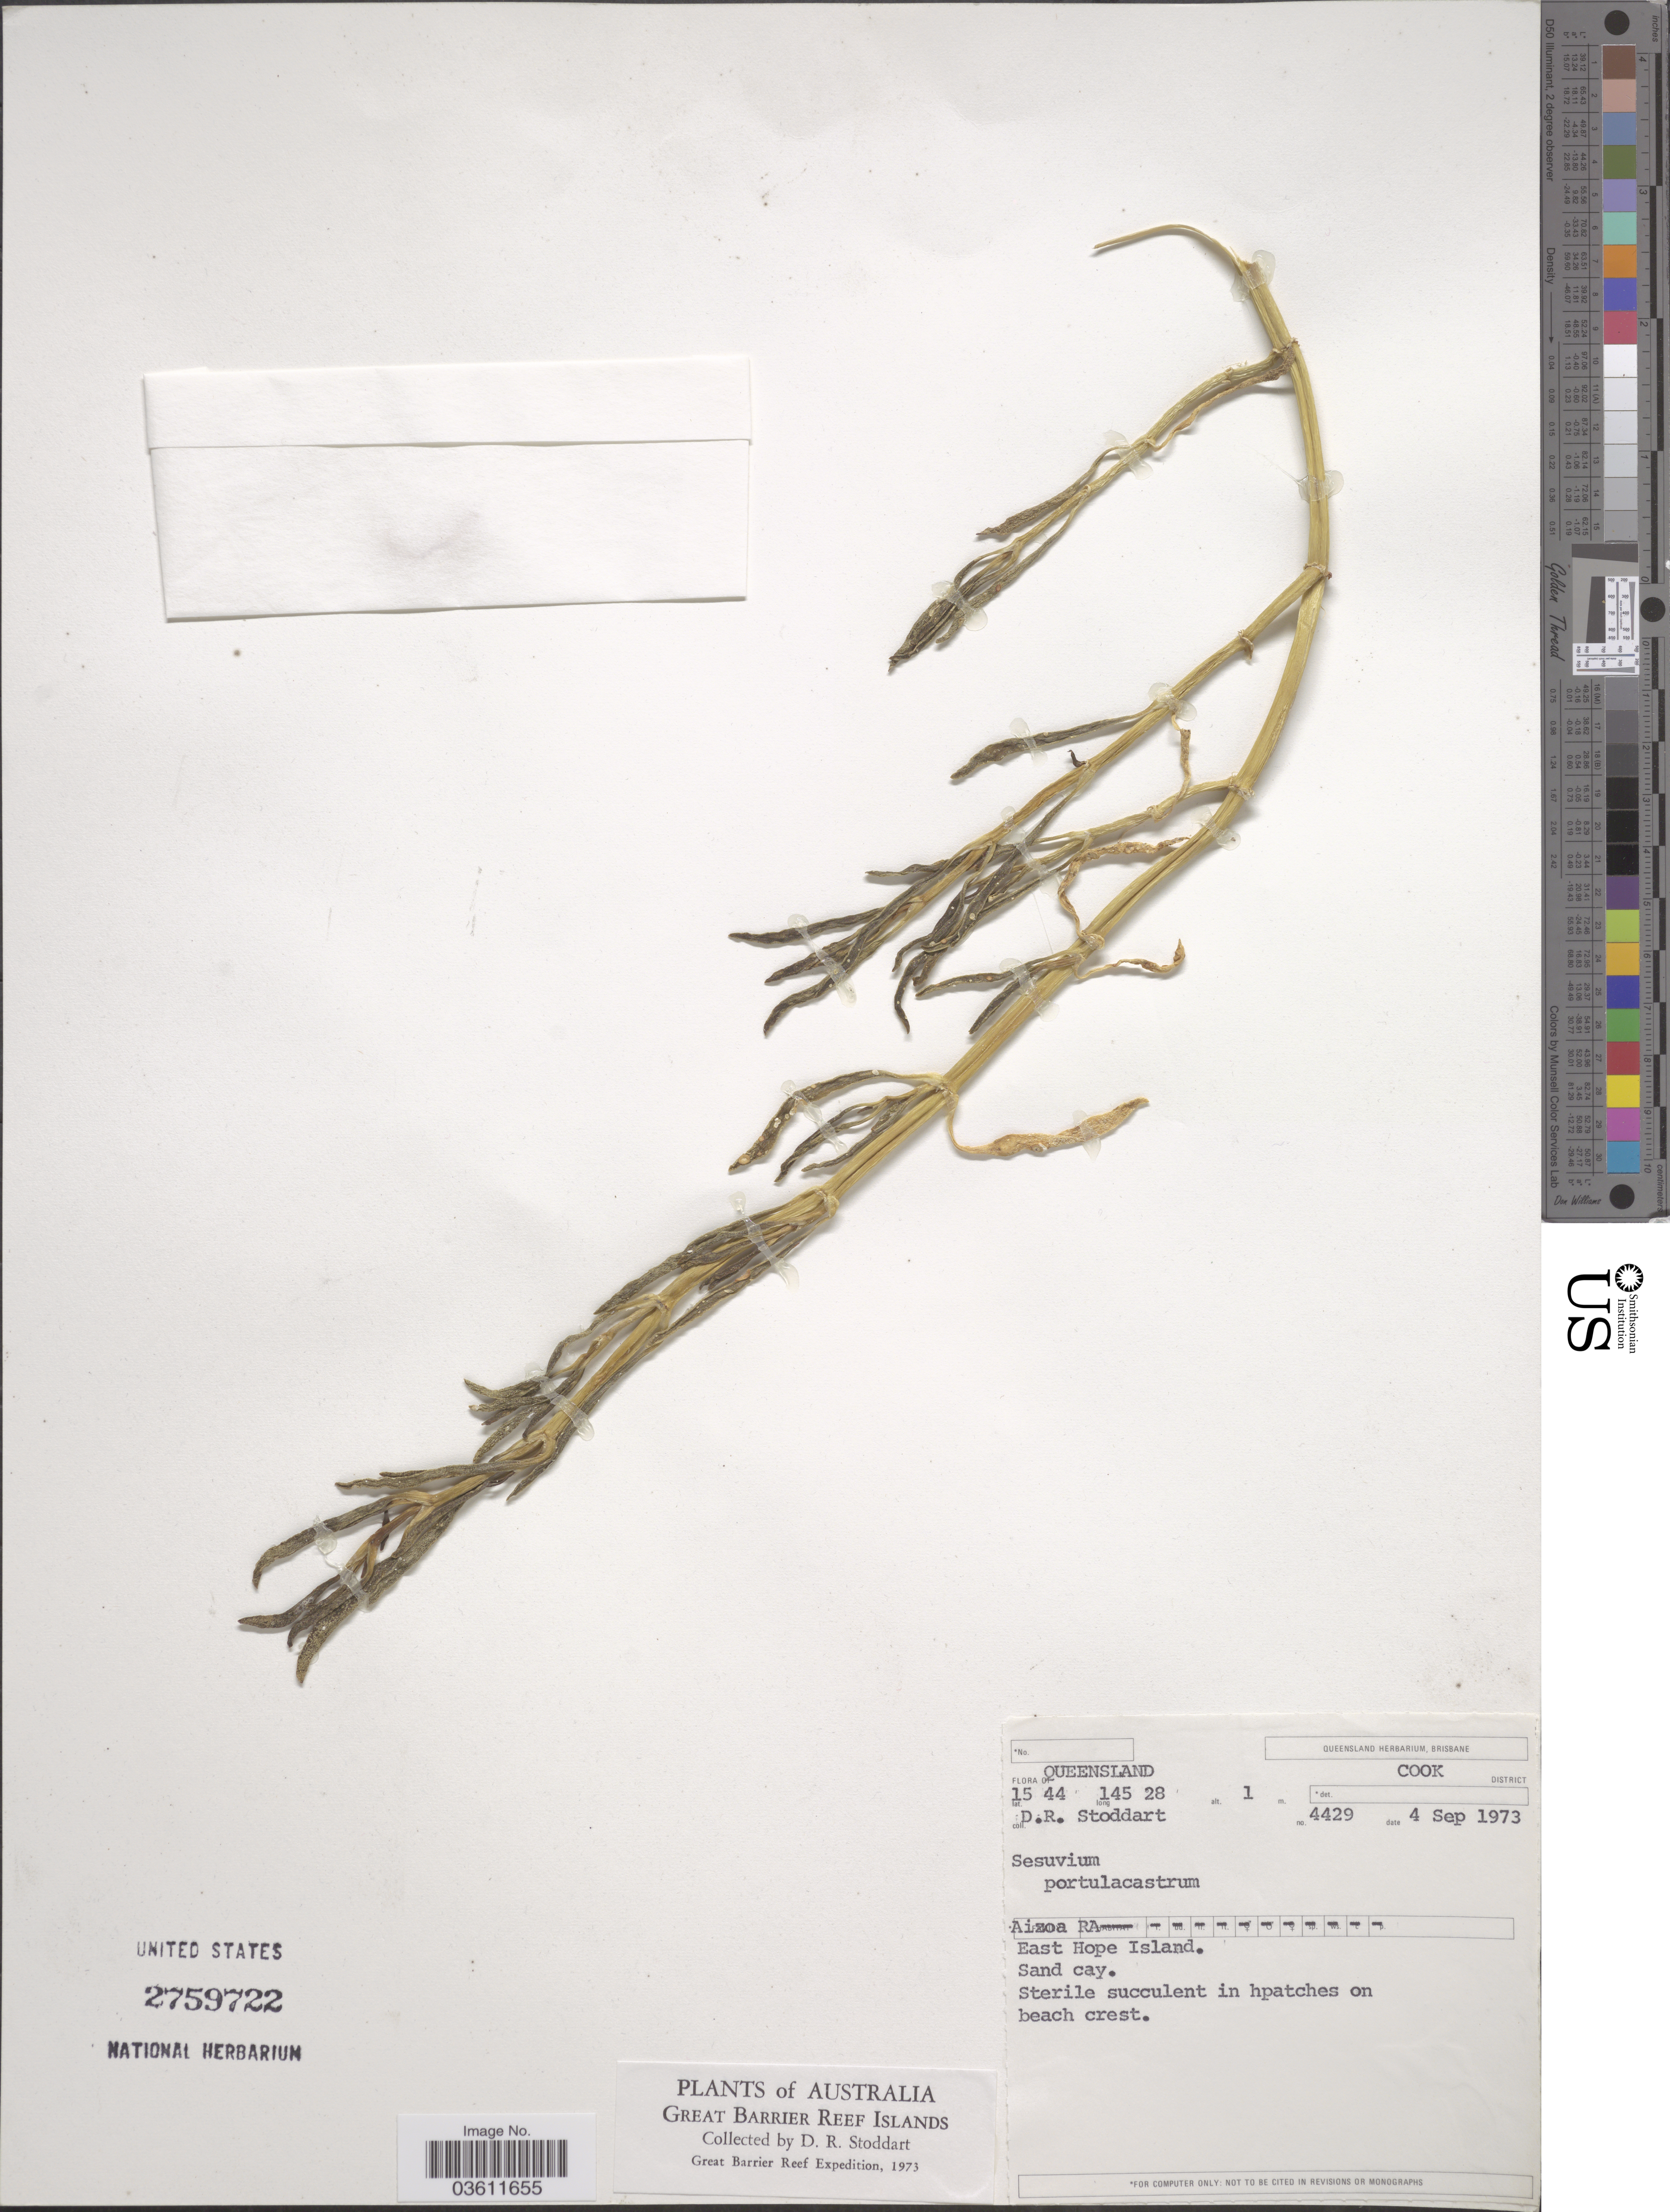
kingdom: Plantae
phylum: Tracheophyta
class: Magnoliopsida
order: Caryophyllales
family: Aizoaceae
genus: Sesuvium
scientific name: Sesuvium portulacastrum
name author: (L.) L.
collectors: D. R. Stoddart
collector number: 4429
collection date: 1973-09-04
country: Australia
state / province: Queensland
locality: Cook District. East Hope Island. Sand cay. Great Barrier Reef Islands.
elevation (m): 1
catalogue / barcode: US 2759722